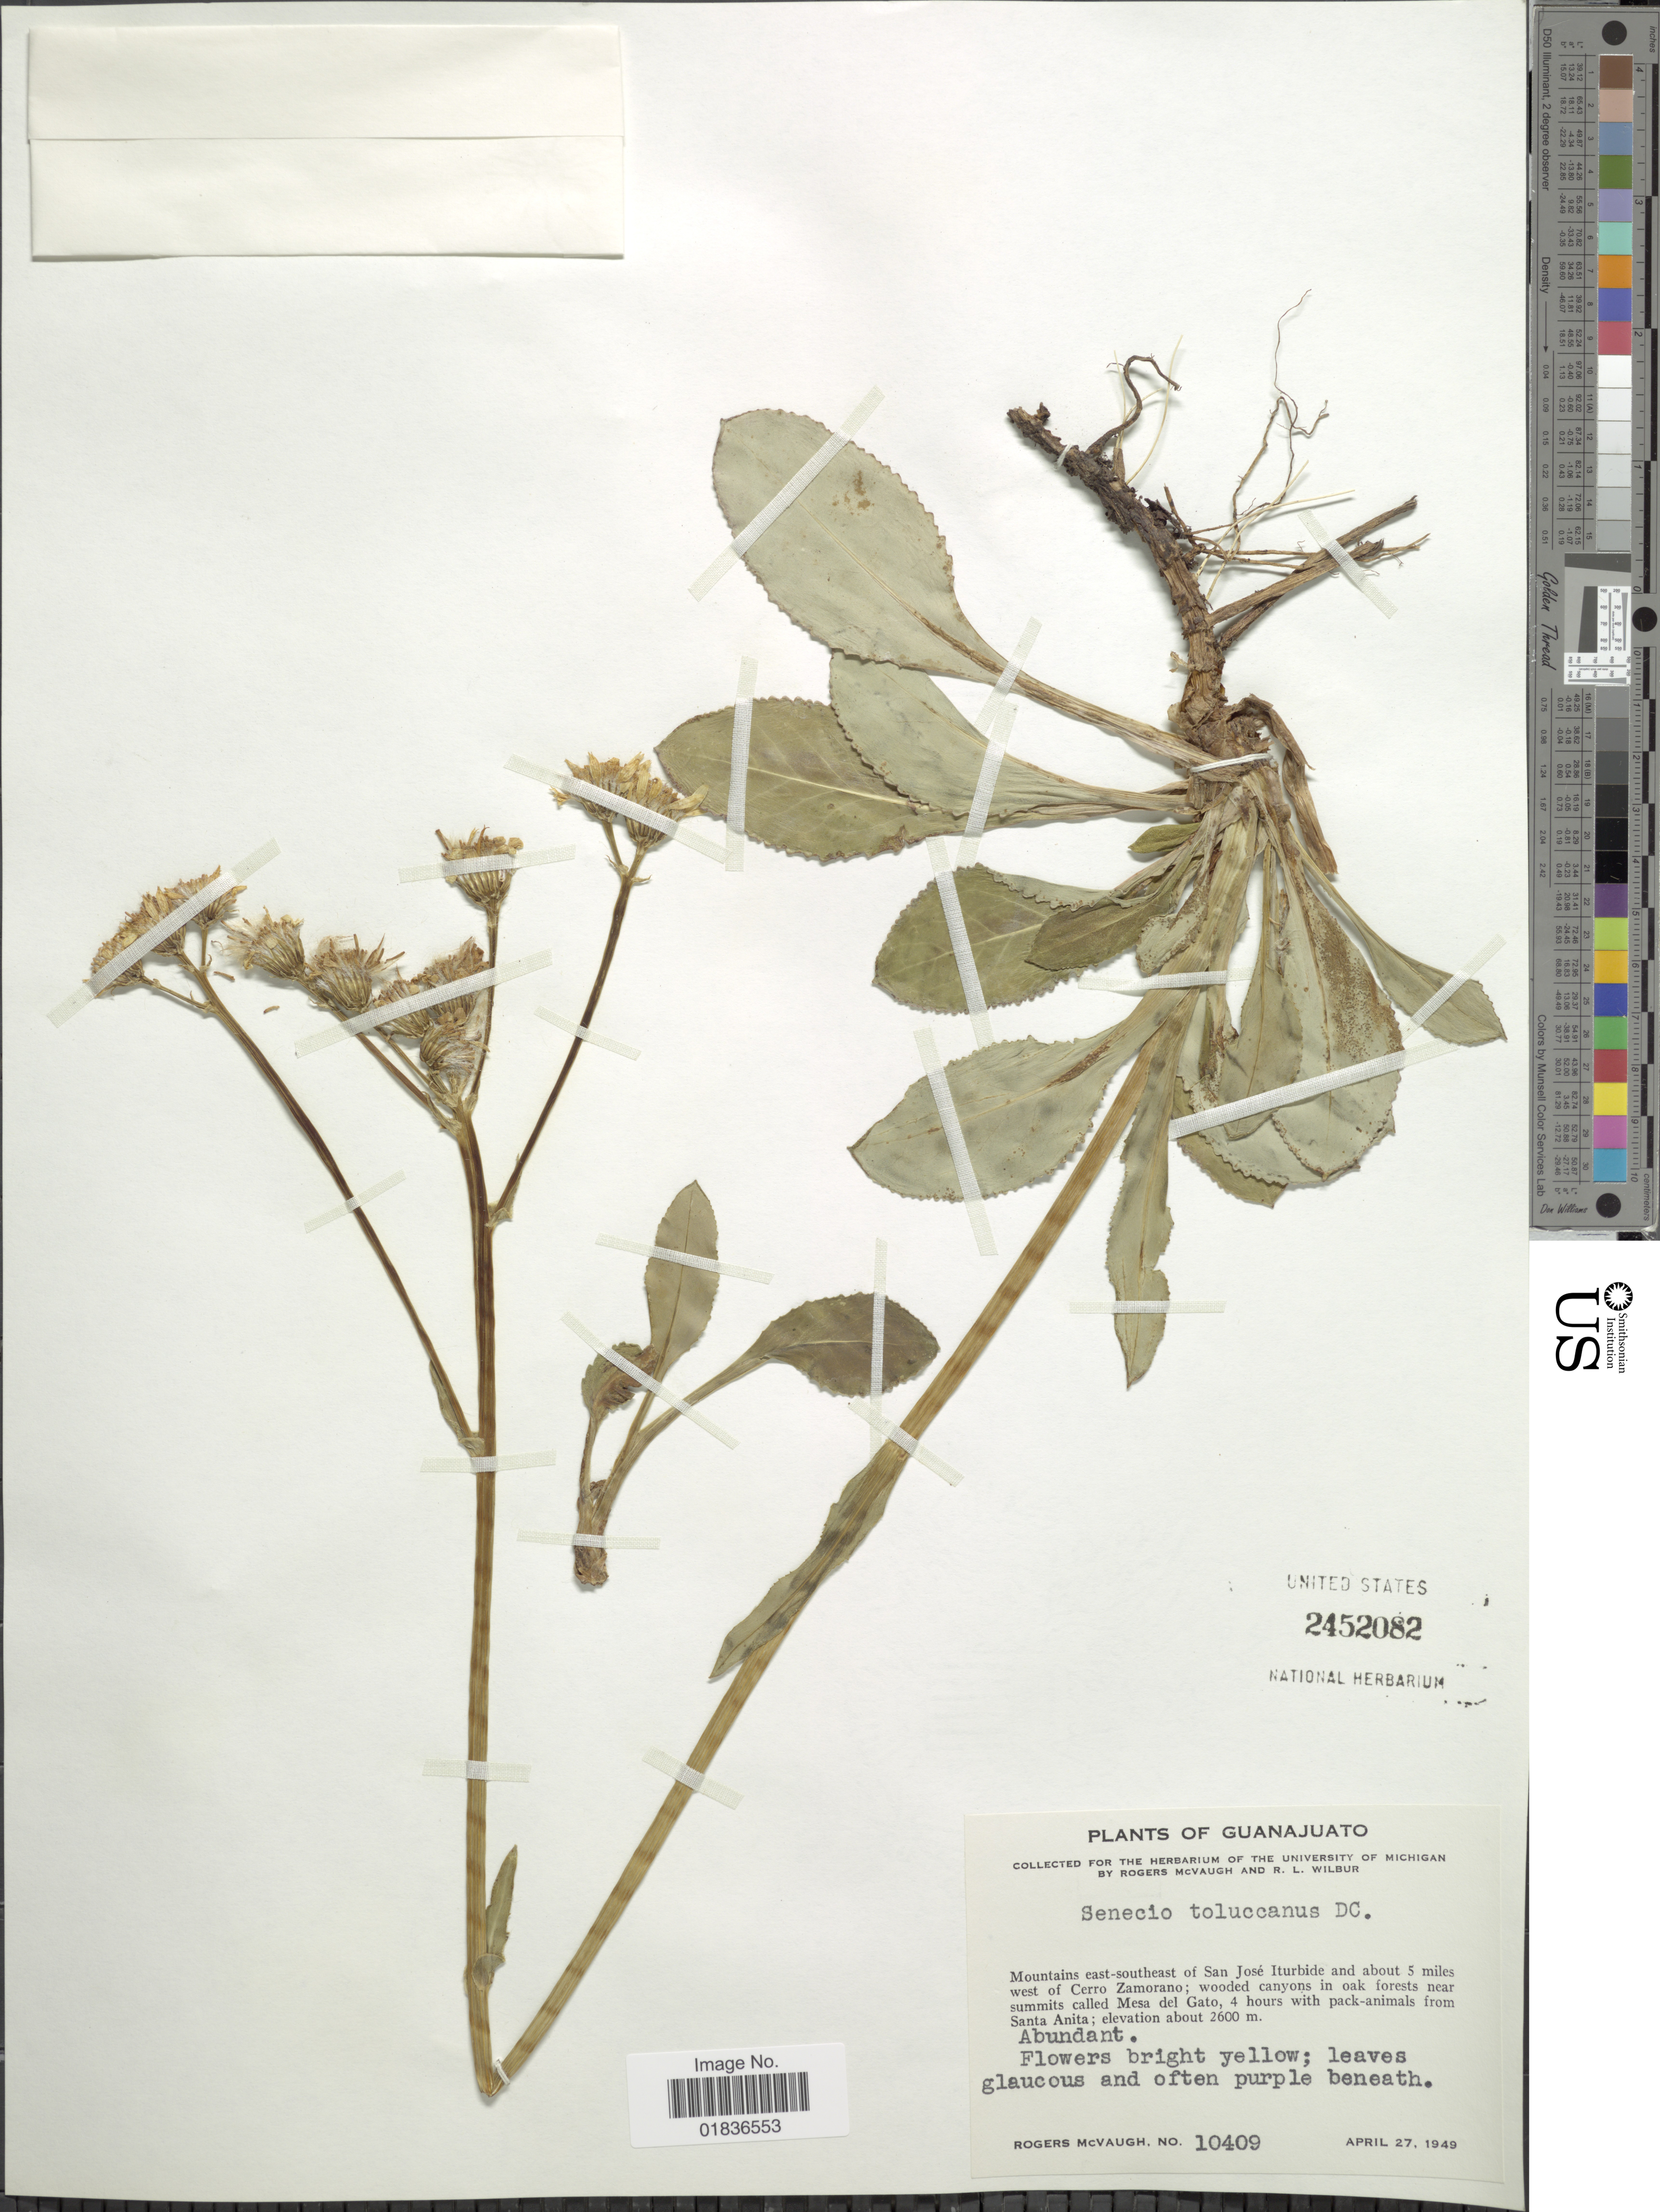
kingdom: Plantae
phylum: Tracheophyta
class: Magnoliopsida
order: Asterales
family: Asteraceae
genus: Senecio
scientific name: Senecio toluccanus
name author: DC.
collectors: R. McVaugh & R. L. Wilbur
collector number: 10409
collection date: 1949-04-27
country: Mexico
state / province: Guanajuato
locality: Mountains east-southeast of San Jose Iturbide and about 5 miles west of Cerro Zamorano; wooded canyons in oak forests near summits called Mesa del Gato, 4 hours with pack-animals from Santa Anita.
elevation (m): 2600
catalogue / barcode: US 2452082